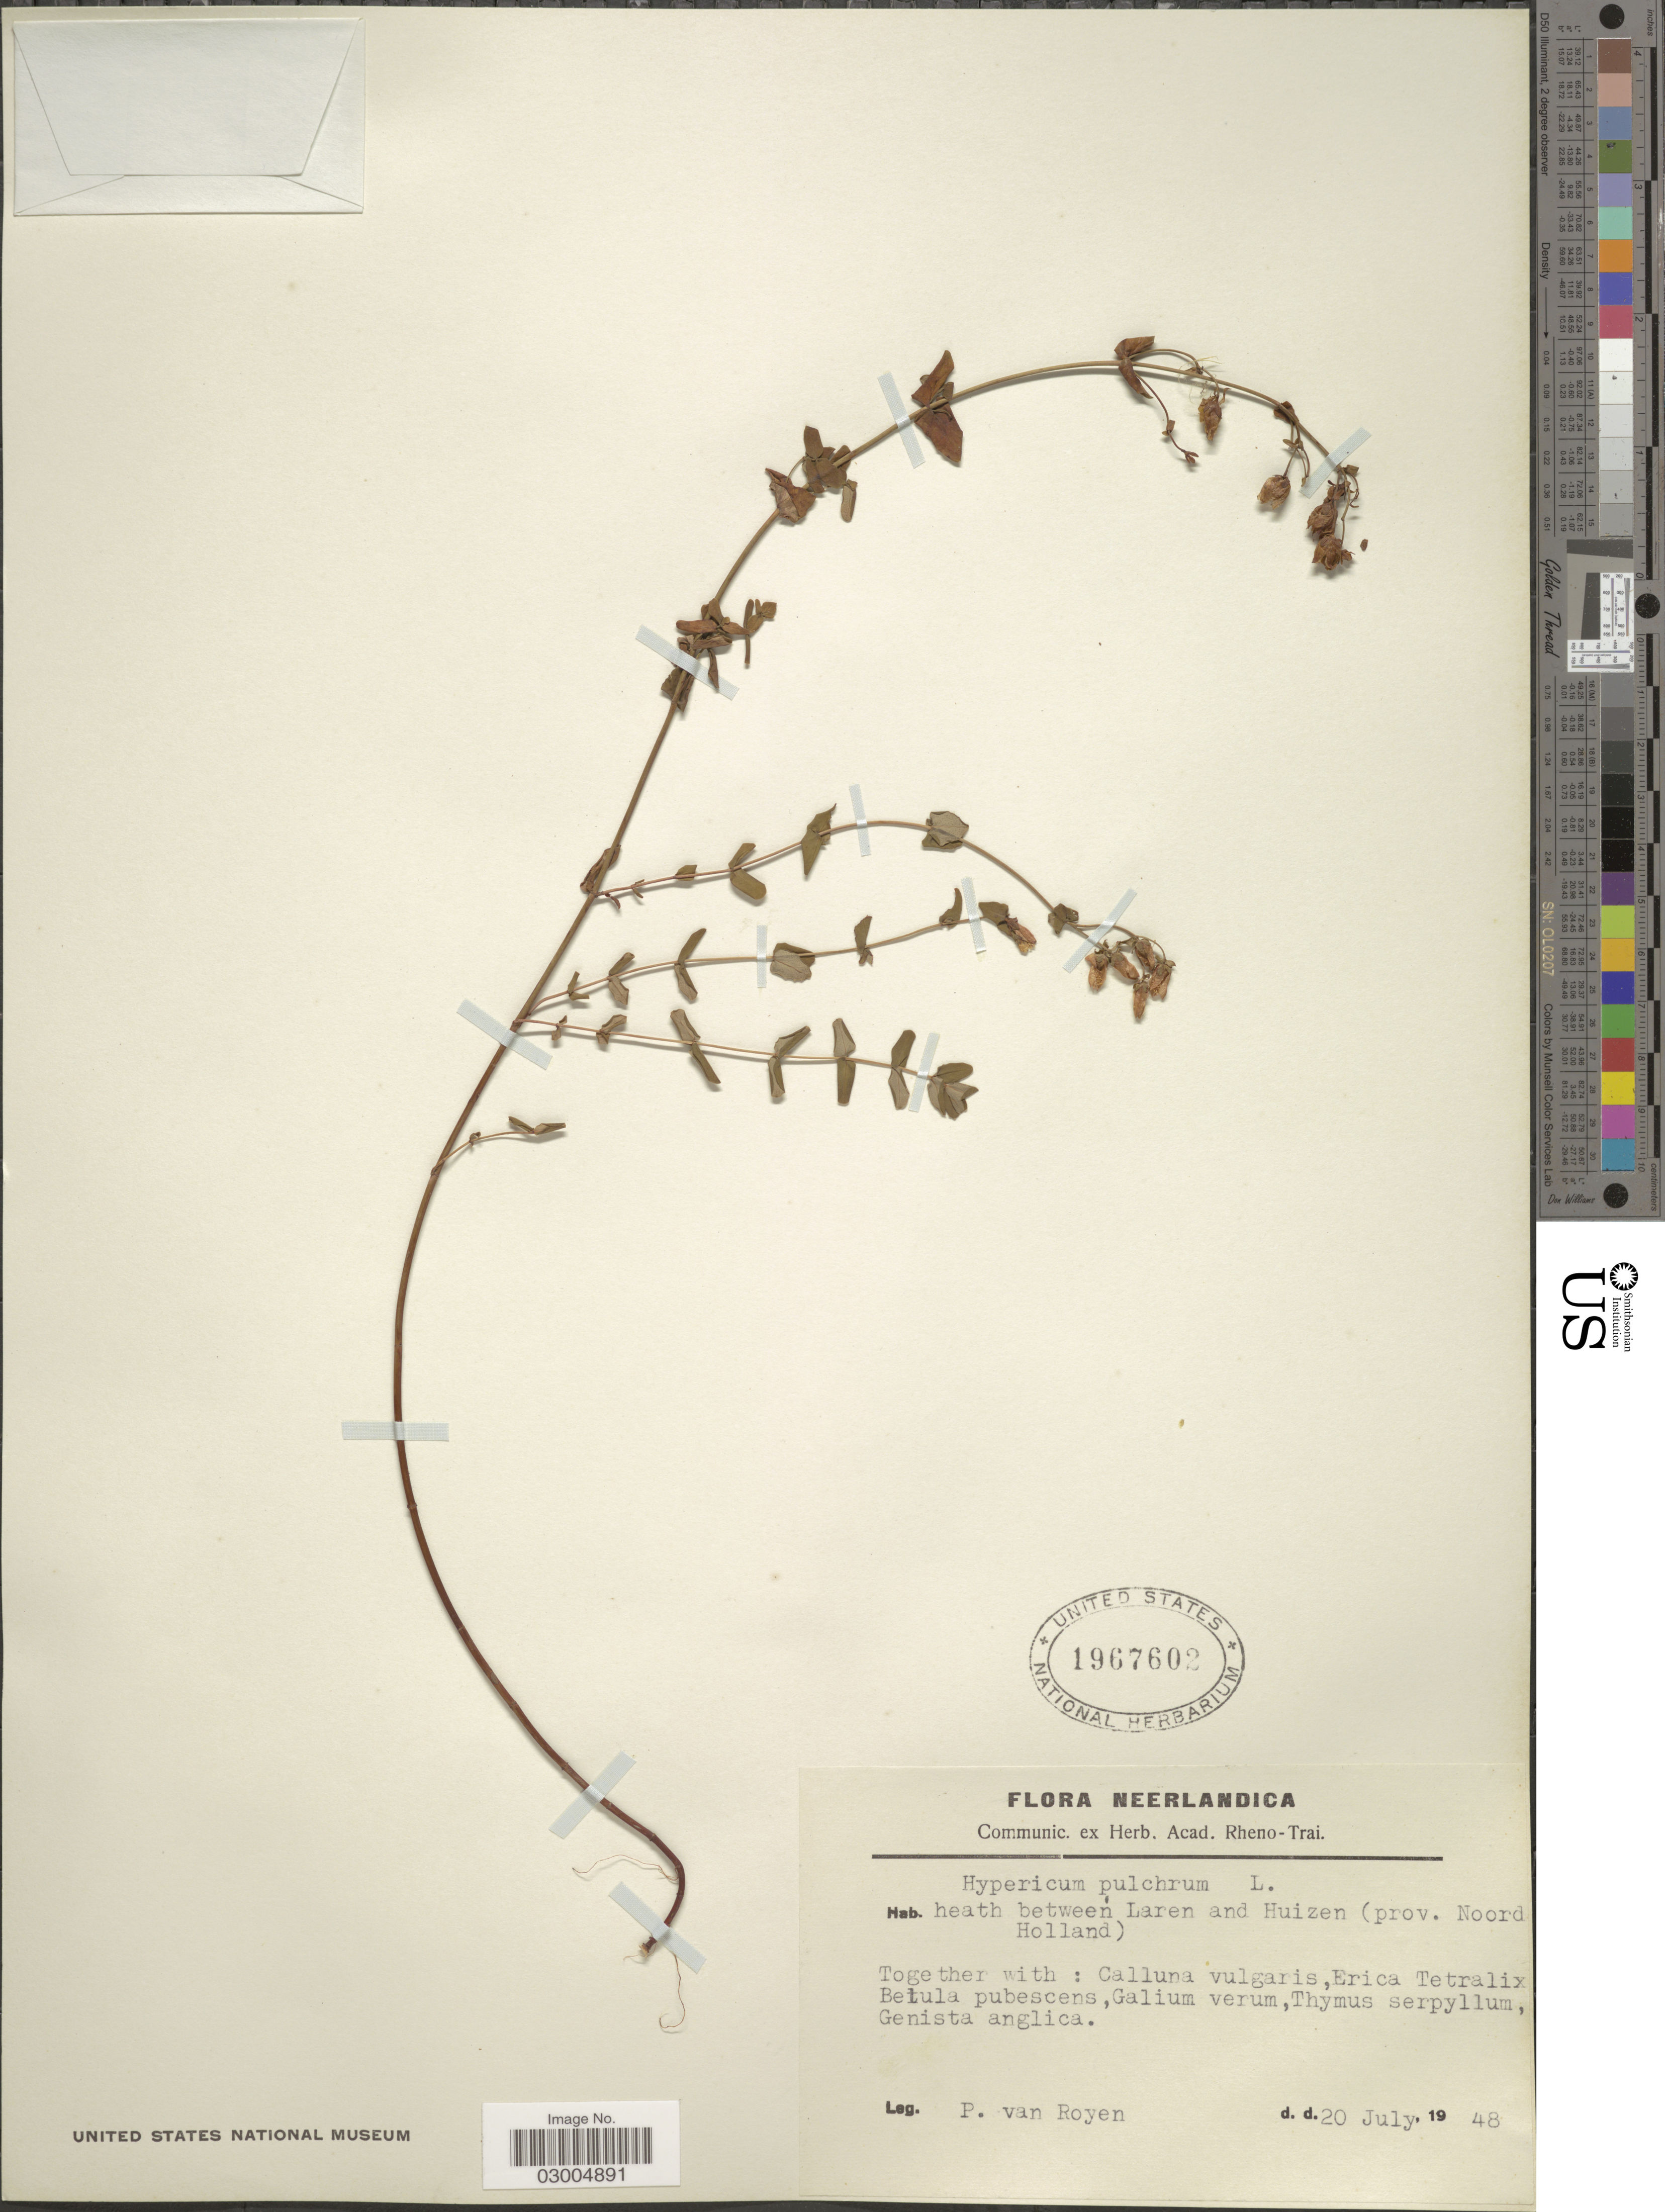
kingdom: Plantae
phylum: Tracheophyta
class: Magnoliopsida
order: Malpighiales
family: Hypericaceae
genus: Hypericum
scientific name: Hypericum pulchrum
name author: L.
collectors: P. van Royen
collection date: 1948-07-20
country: Netherlands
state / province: Noord Holland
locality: Heath between Laren and Huizen (prov. Noord Holland).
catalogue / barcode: US 1967602